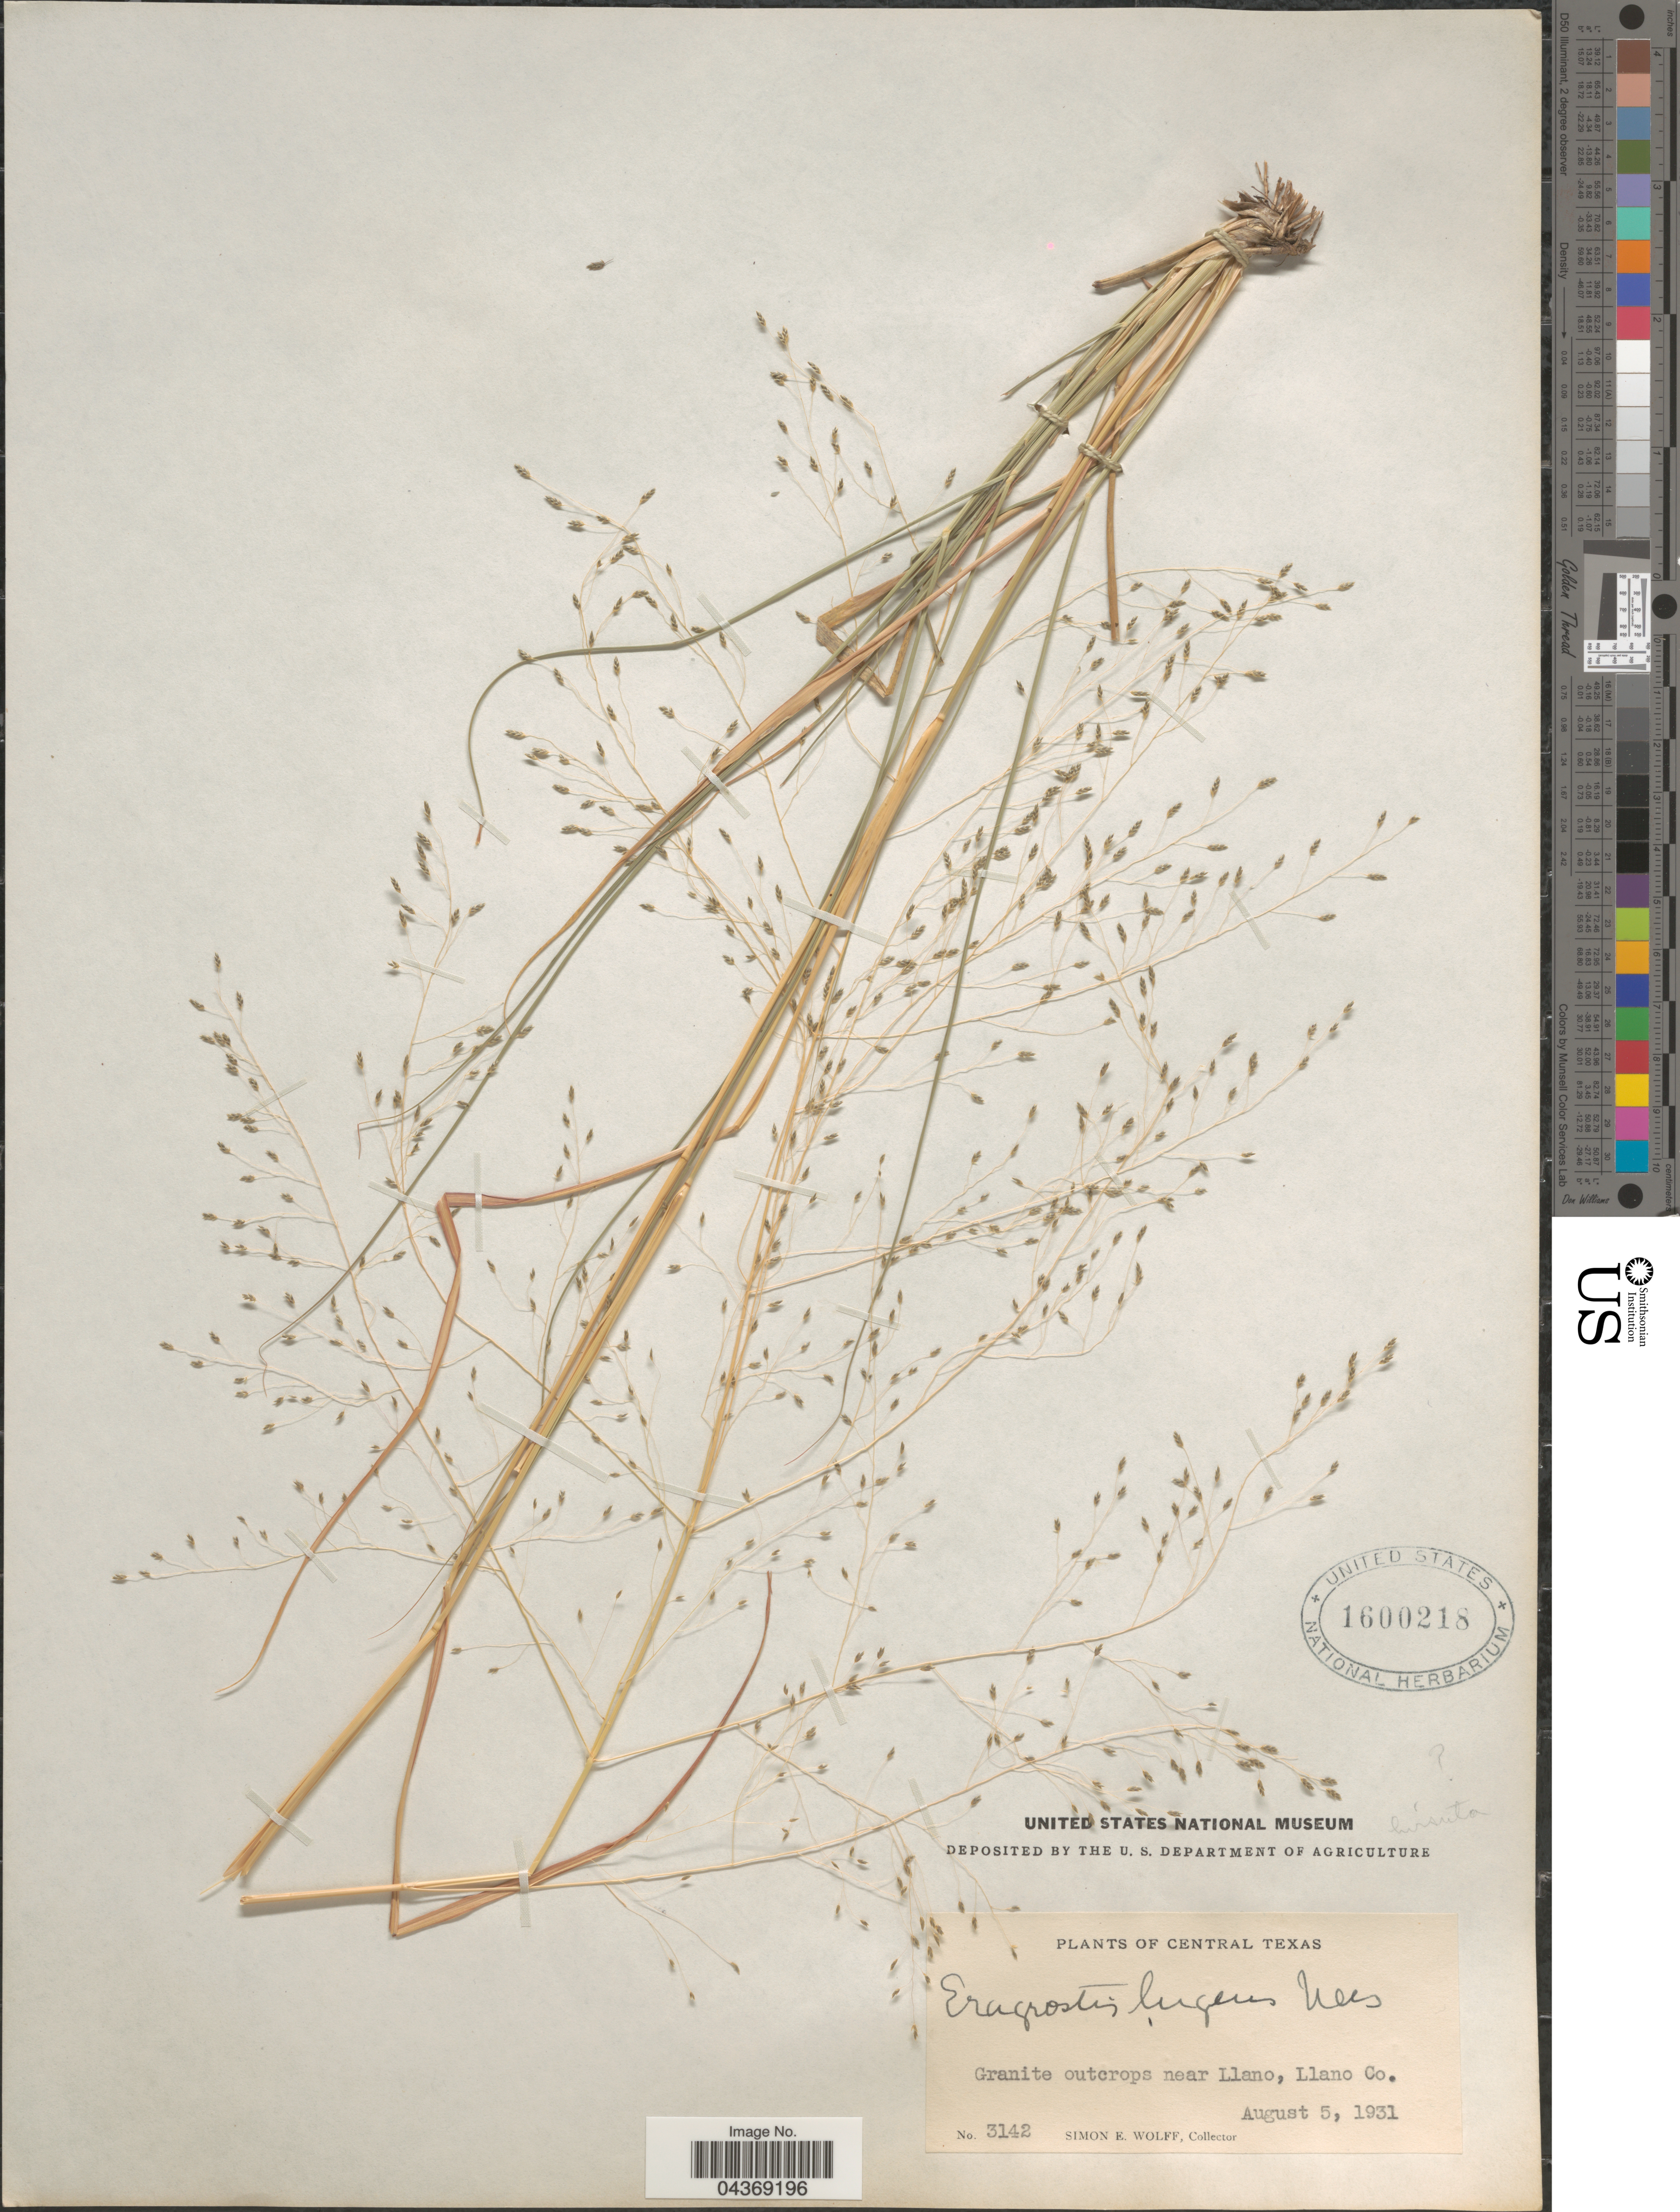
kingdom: Plantae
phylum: Tracheophyta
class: Liliopsida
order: Poales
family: Poaceae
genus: Eragrostis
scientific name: Eragrostis intermedia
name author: Hitchc.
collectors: S. E. Wolff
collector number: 3142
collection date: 1931-08-05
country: United States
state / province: Texas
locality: Central Texas. Granite outcrops near Llano, Llano Co.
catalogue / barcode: US 1600218